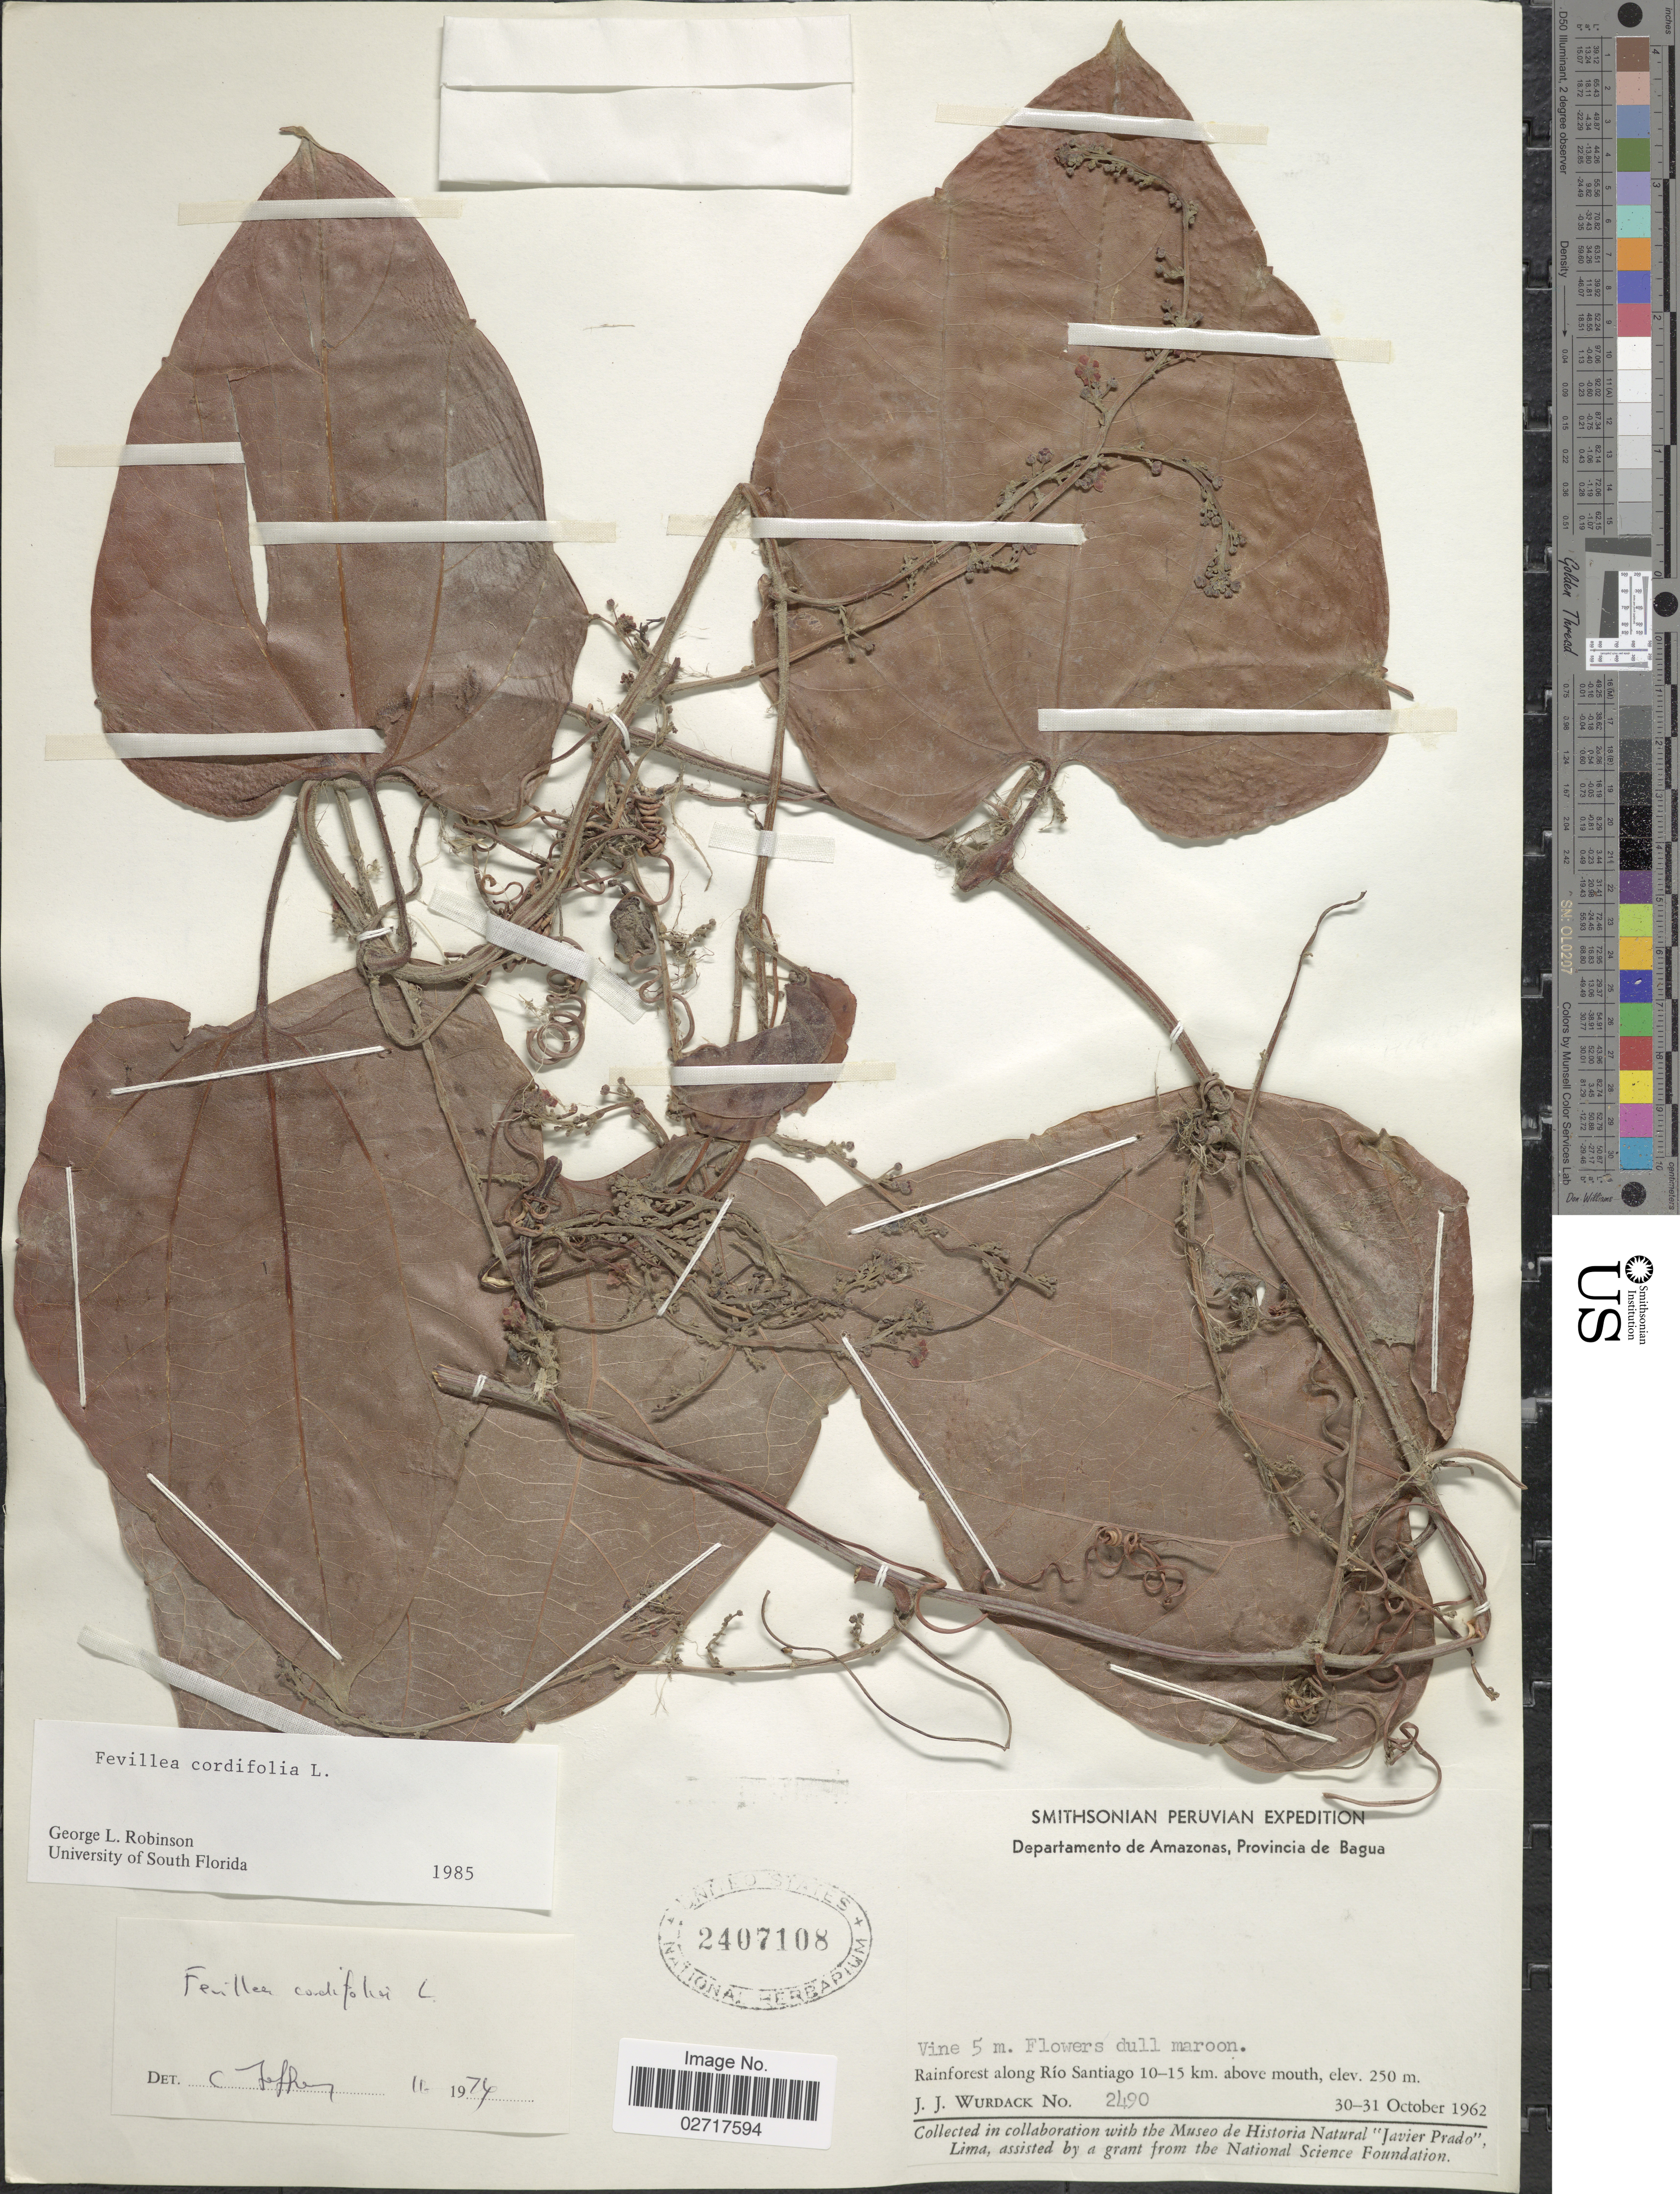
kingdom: Plantae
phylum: Tracheophyta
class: Magnoliopsida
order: Cucurbitales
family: Cucurbitaceae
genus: Fevillea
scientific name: Fevillea cordifolia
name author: L.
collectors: J. J. Wurdack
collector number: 2490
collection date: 1962-10-30/1962-10-31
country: Peru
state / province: Amazonas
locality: Provincia de Bagua. Rainforest along Rio Santiago 10-15 km. above mouth.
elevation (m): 250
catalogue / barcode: US 2407108